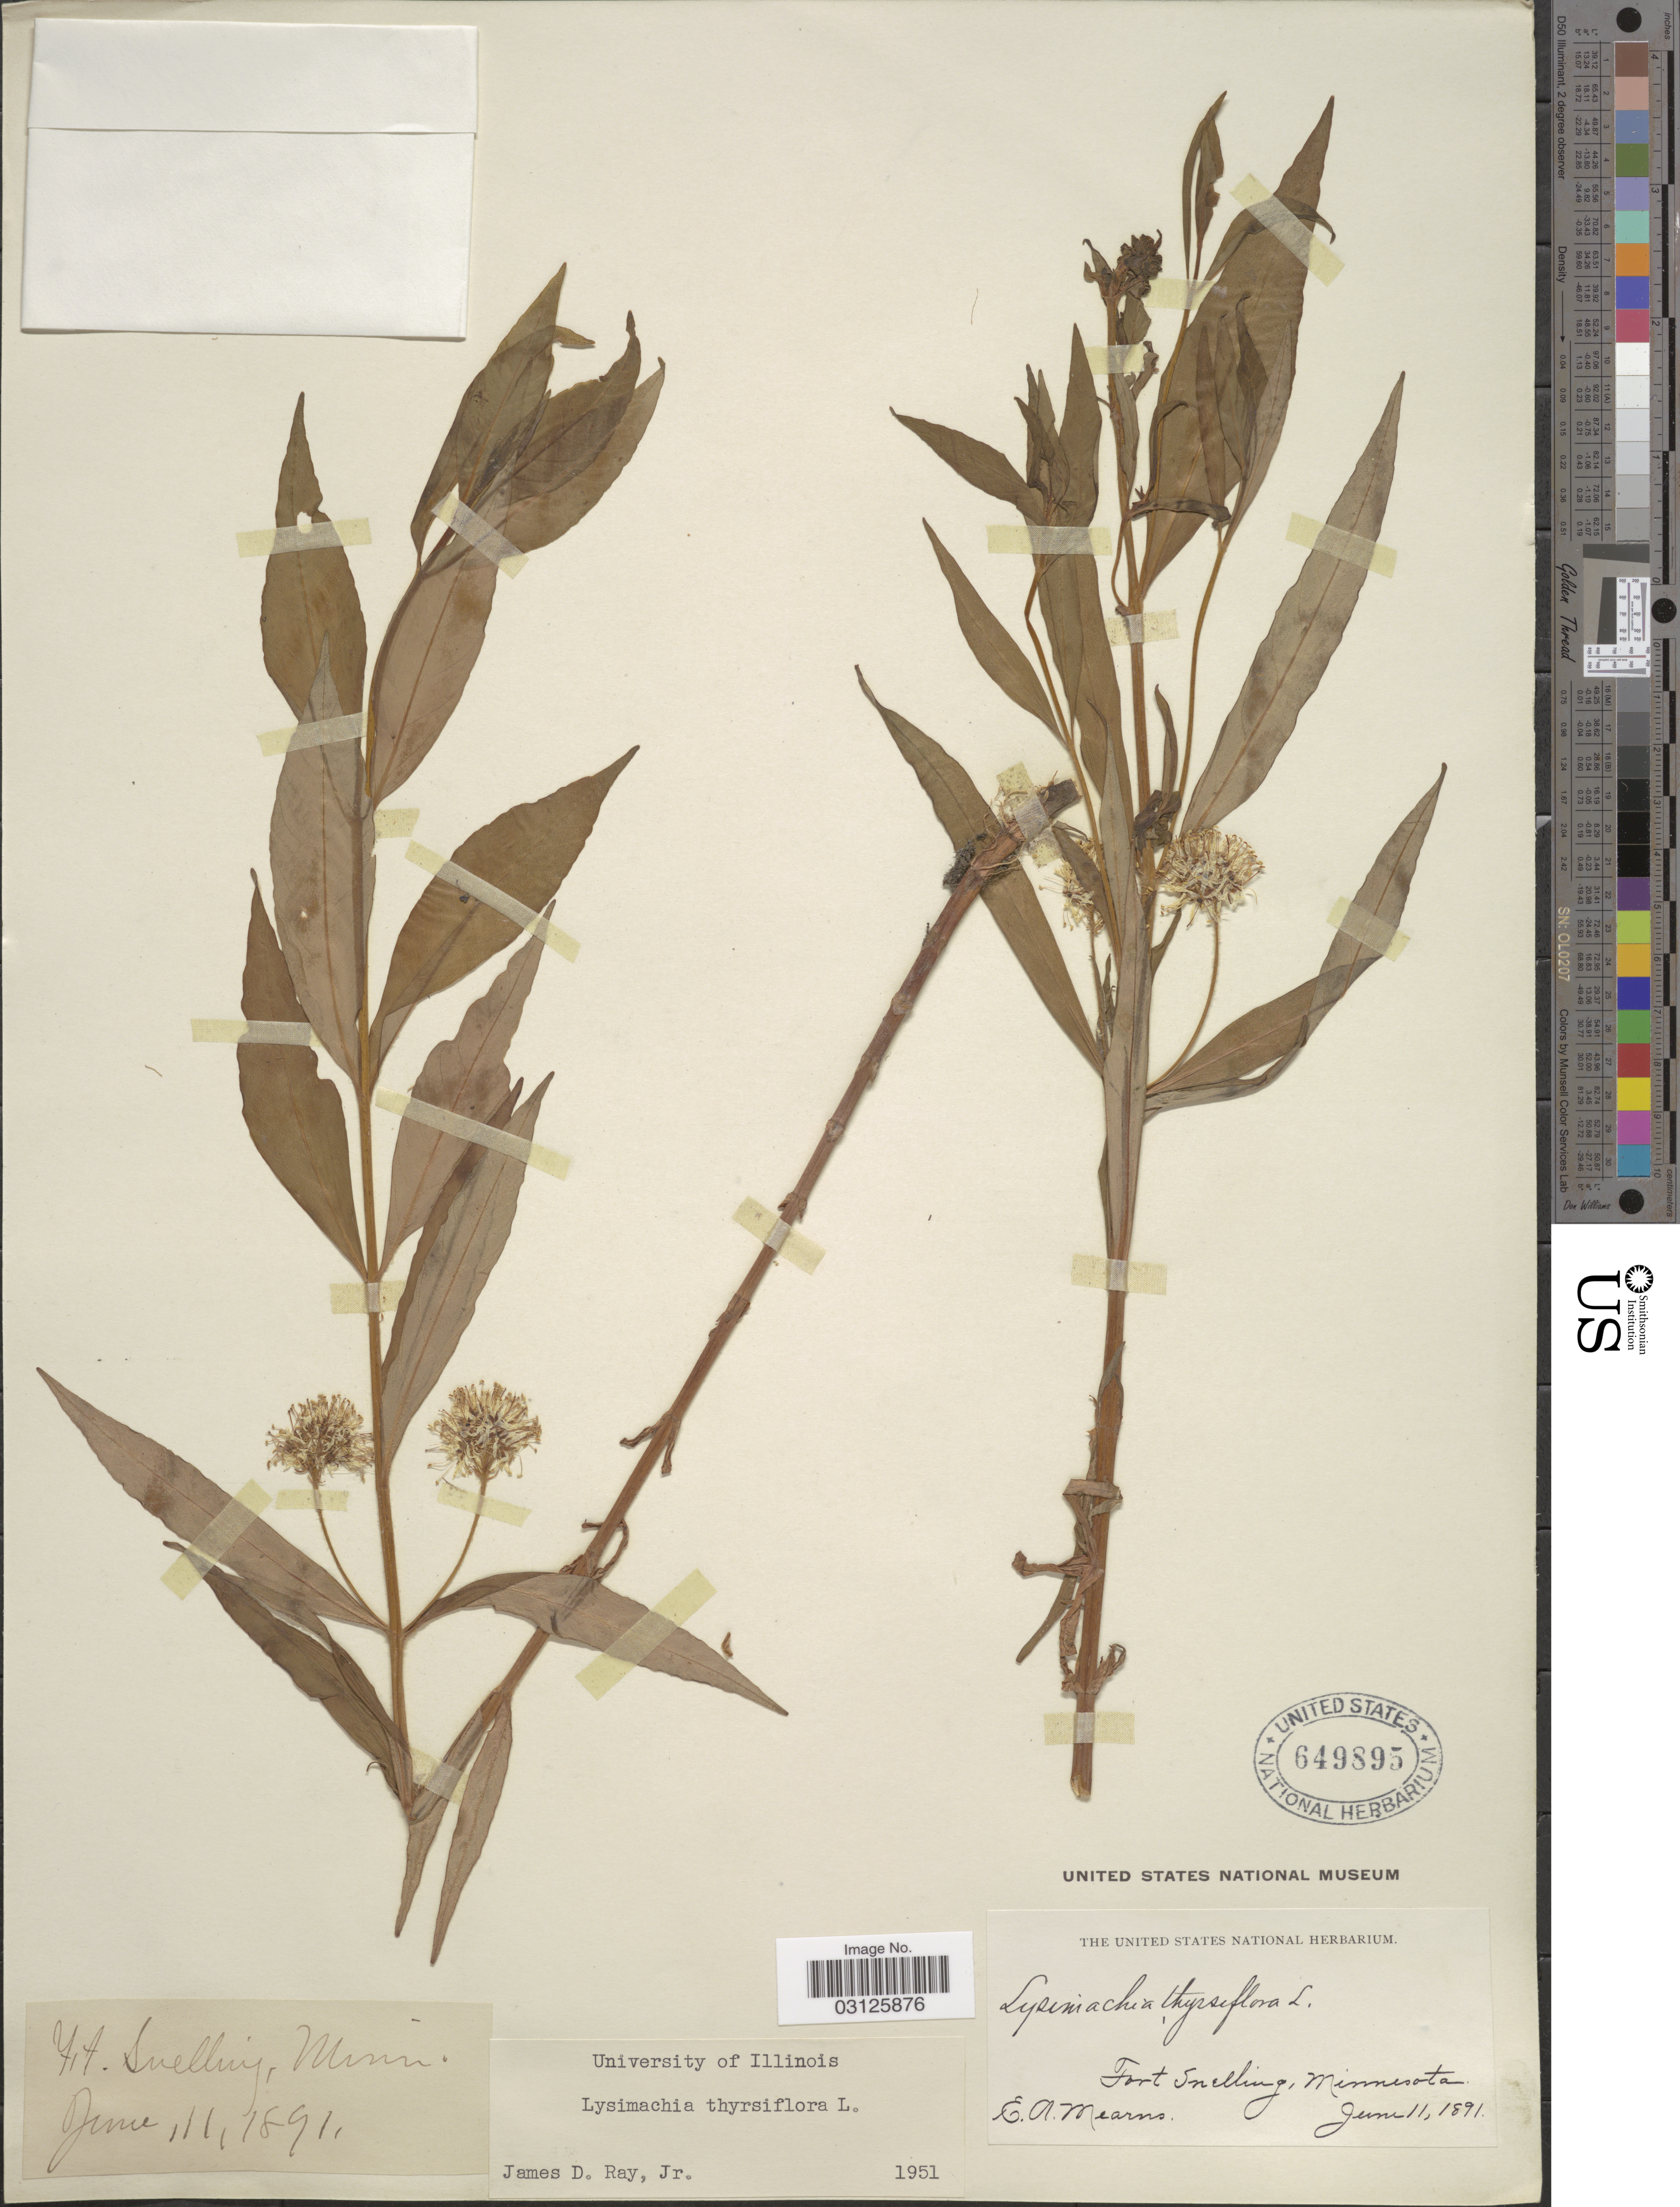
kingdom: Plantae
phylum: Tracheophyta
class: Magnoliopsida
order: Ericales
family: Primulaceae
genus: Lysimachia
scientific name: Lysimachia thyrsiflora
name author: L.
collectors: E. A. Mearns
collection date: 1891-06-11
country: United States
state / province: Minnesota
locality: Fort Snelling.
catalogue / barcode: US 649895